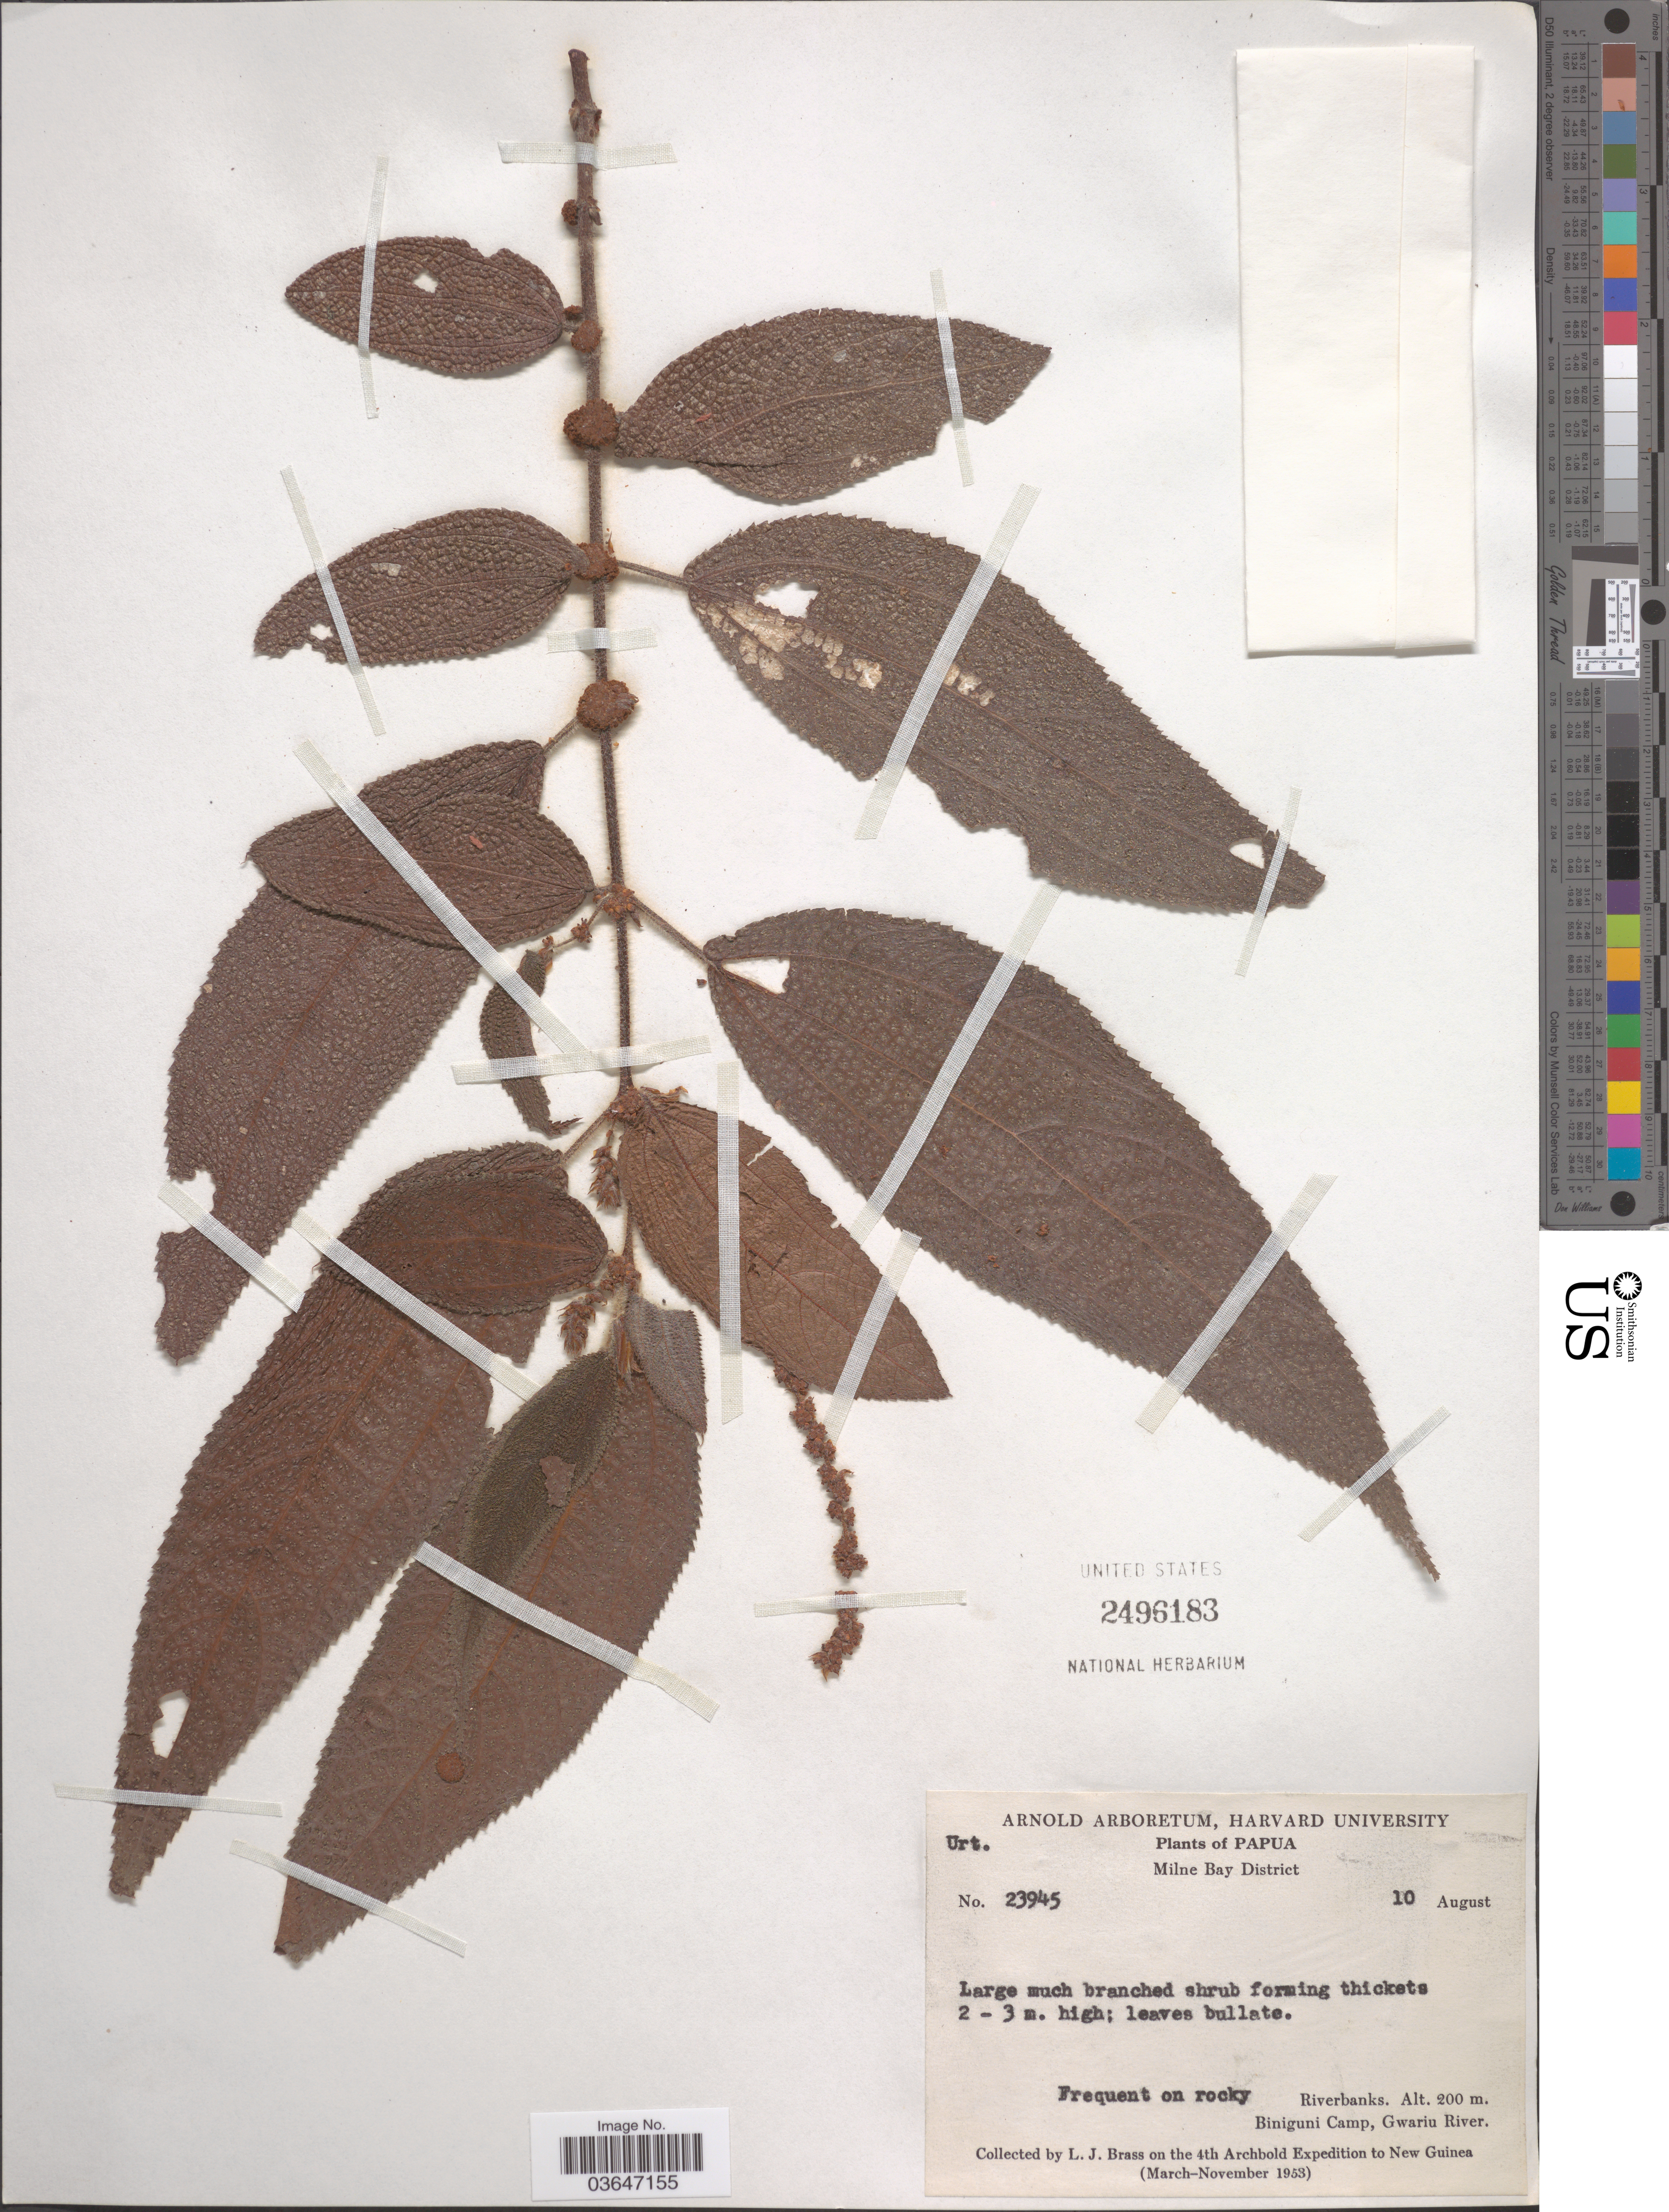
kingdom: Plantae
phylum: Tracheophyta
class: Magnoliopsida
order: Proteales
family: Proteaceae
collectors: L. J. Brass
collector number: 23945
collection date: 1953-08-10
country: Papua New Guinea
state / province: Milne Bay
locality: Papua. Milne Bay District. Biniguni Camp, Gwariu River. New Guinea.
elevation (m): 200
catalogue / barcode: US 2496183